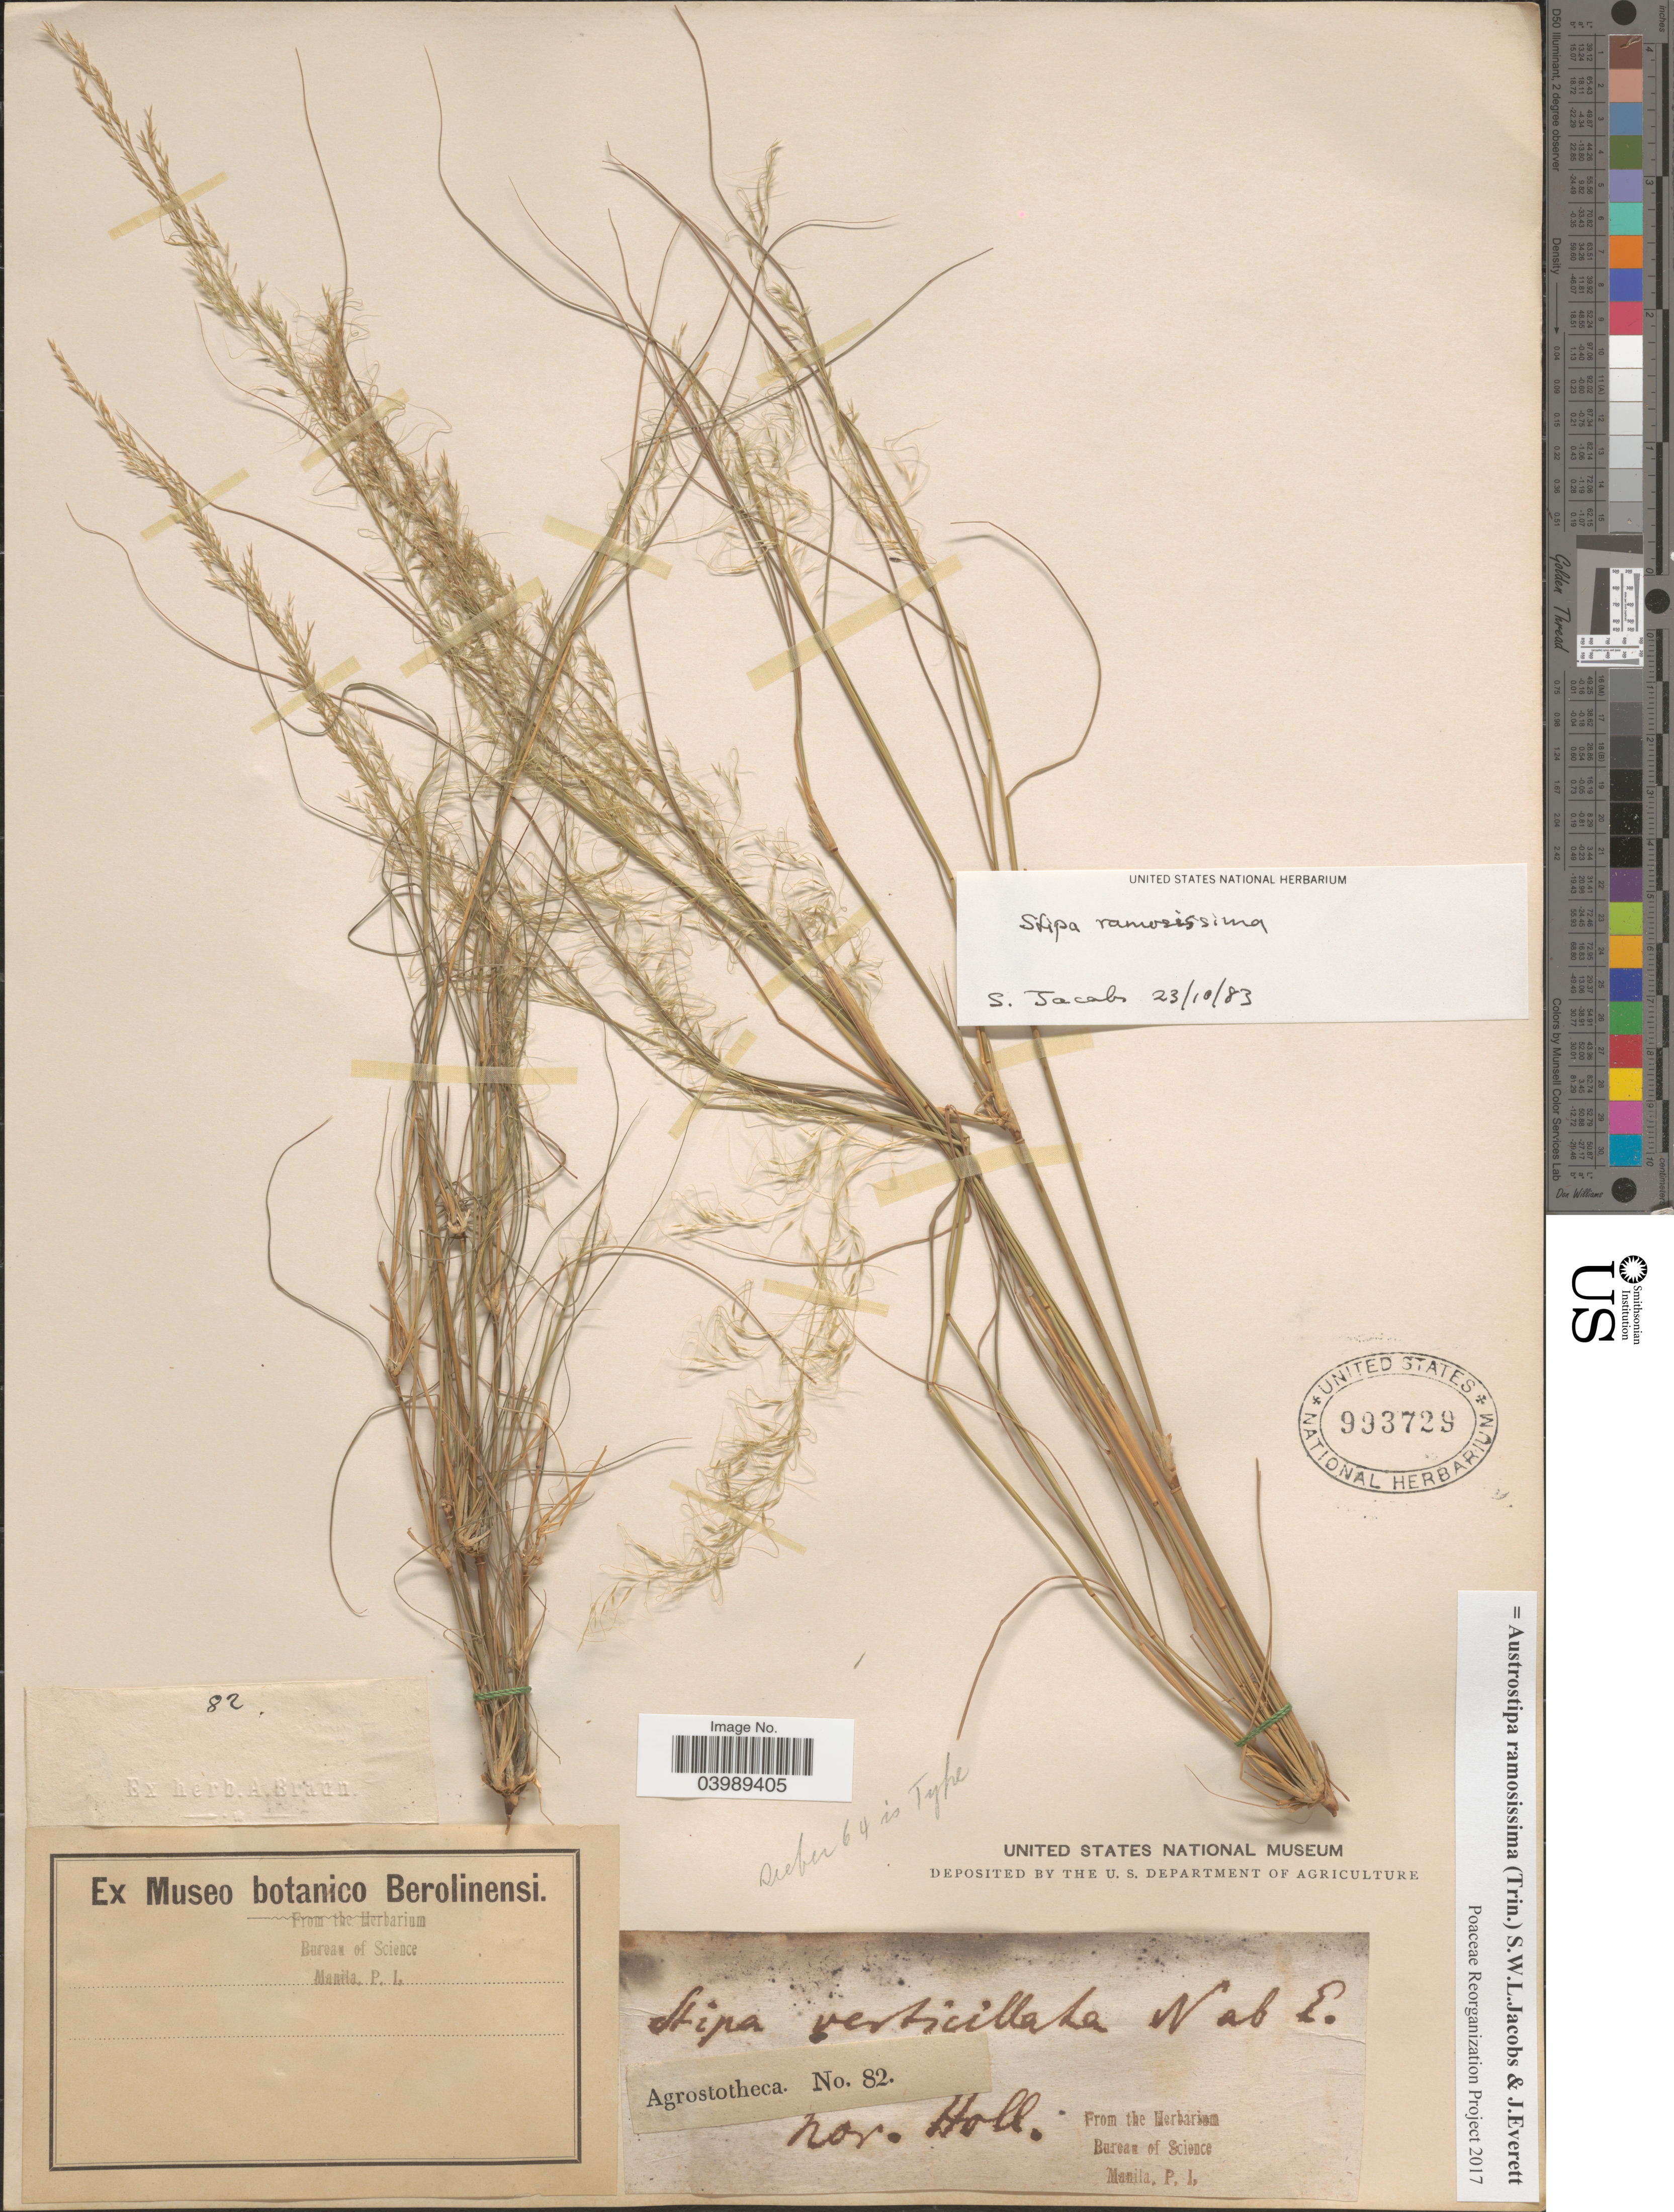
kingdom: Plantae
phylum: Tracheophyta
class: Liliopsida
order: Poales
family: Poaceae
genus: Austrostipa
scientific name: Austrostipa ramosissima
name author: (Trin.) S.W.L. Jacobs & J. Everett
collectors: ex Museo Botanico Berolinensi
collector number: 82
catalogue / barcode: US 993729